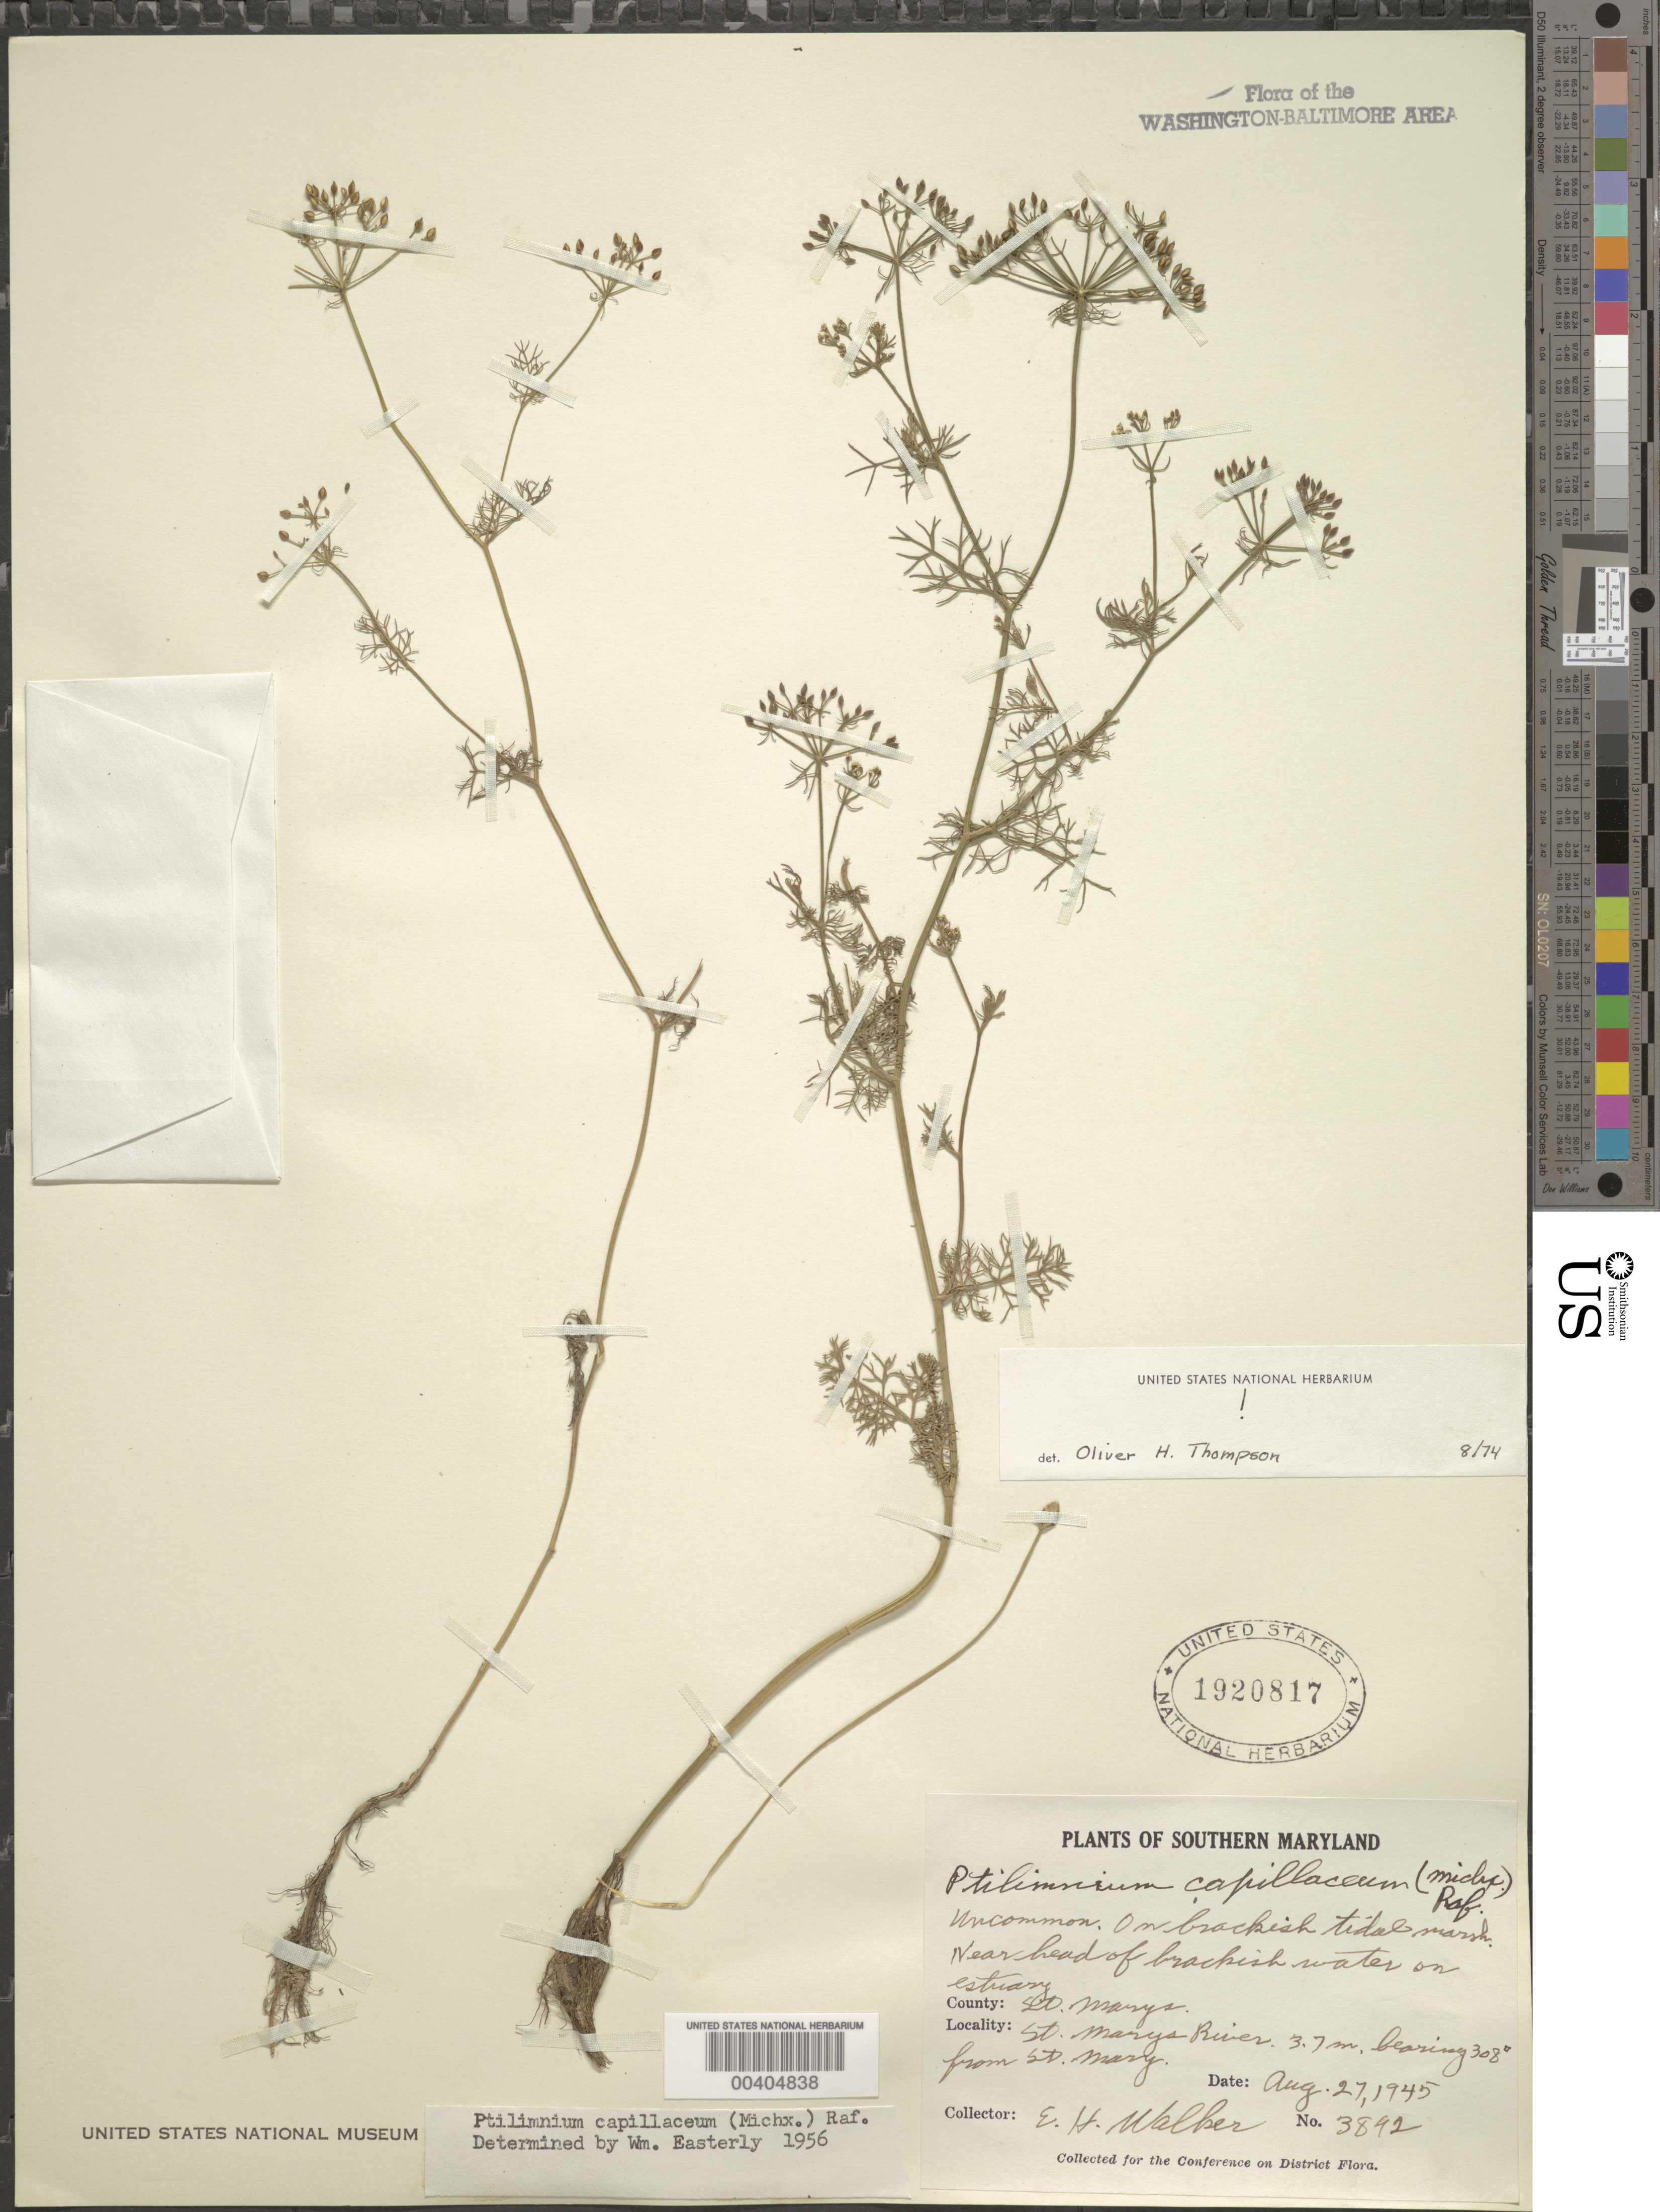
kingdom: Plantae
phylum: Tracheophyta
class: Magnoliopsida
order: Apiales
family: Apiaceae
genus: Ptilimnium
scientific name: Ptilimnium capillaceum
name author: (Michx.) Raf.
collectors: E. H. Walker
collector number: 3892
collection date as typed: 27 Aug 1945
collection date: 1945-08-27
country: United States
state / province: Maryland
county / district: St. Mary's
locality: St. Marys River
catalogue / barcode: US 1920817